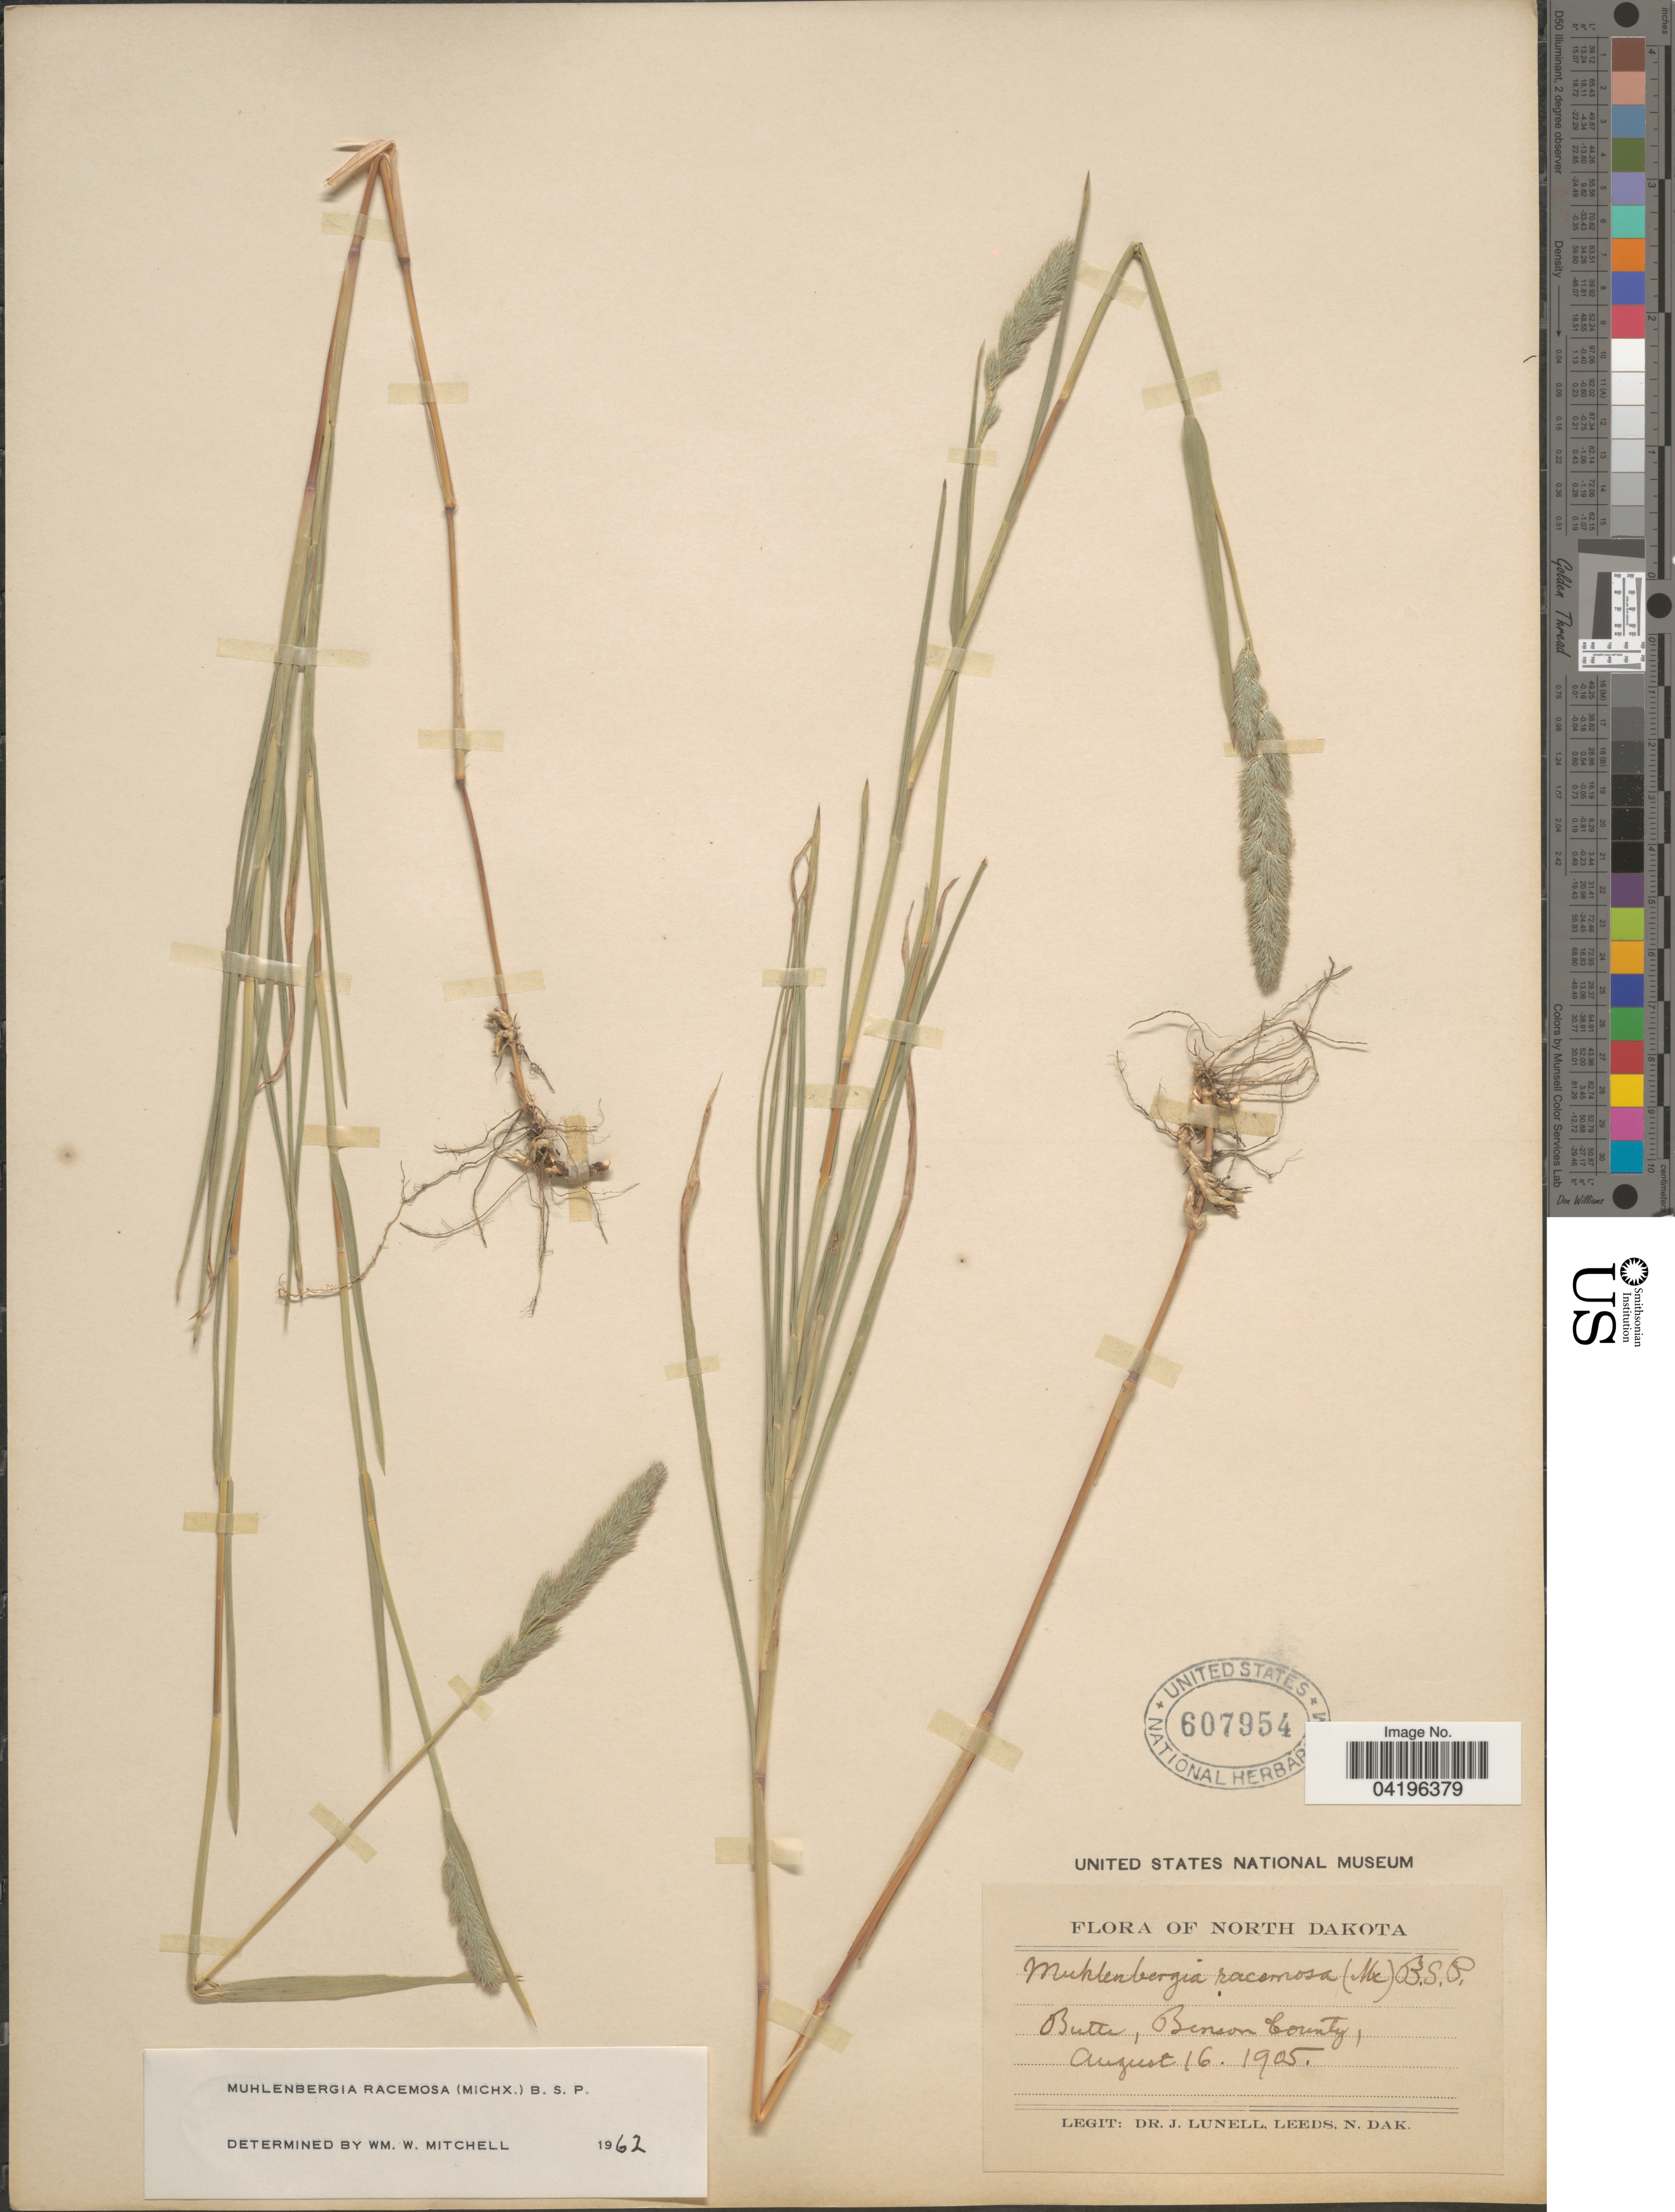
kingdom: Plantae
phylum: Tracheophyta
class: Liliopsida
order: Poales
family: Poaceae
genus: Muhlenbergia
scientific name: Muhlenbergia racemosa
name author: (Michx.) Britton et al.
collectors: J. Lunell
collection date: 1905-08-16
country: United States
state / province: North Dakota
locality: Butte, Benson County.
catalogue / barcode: US 607954